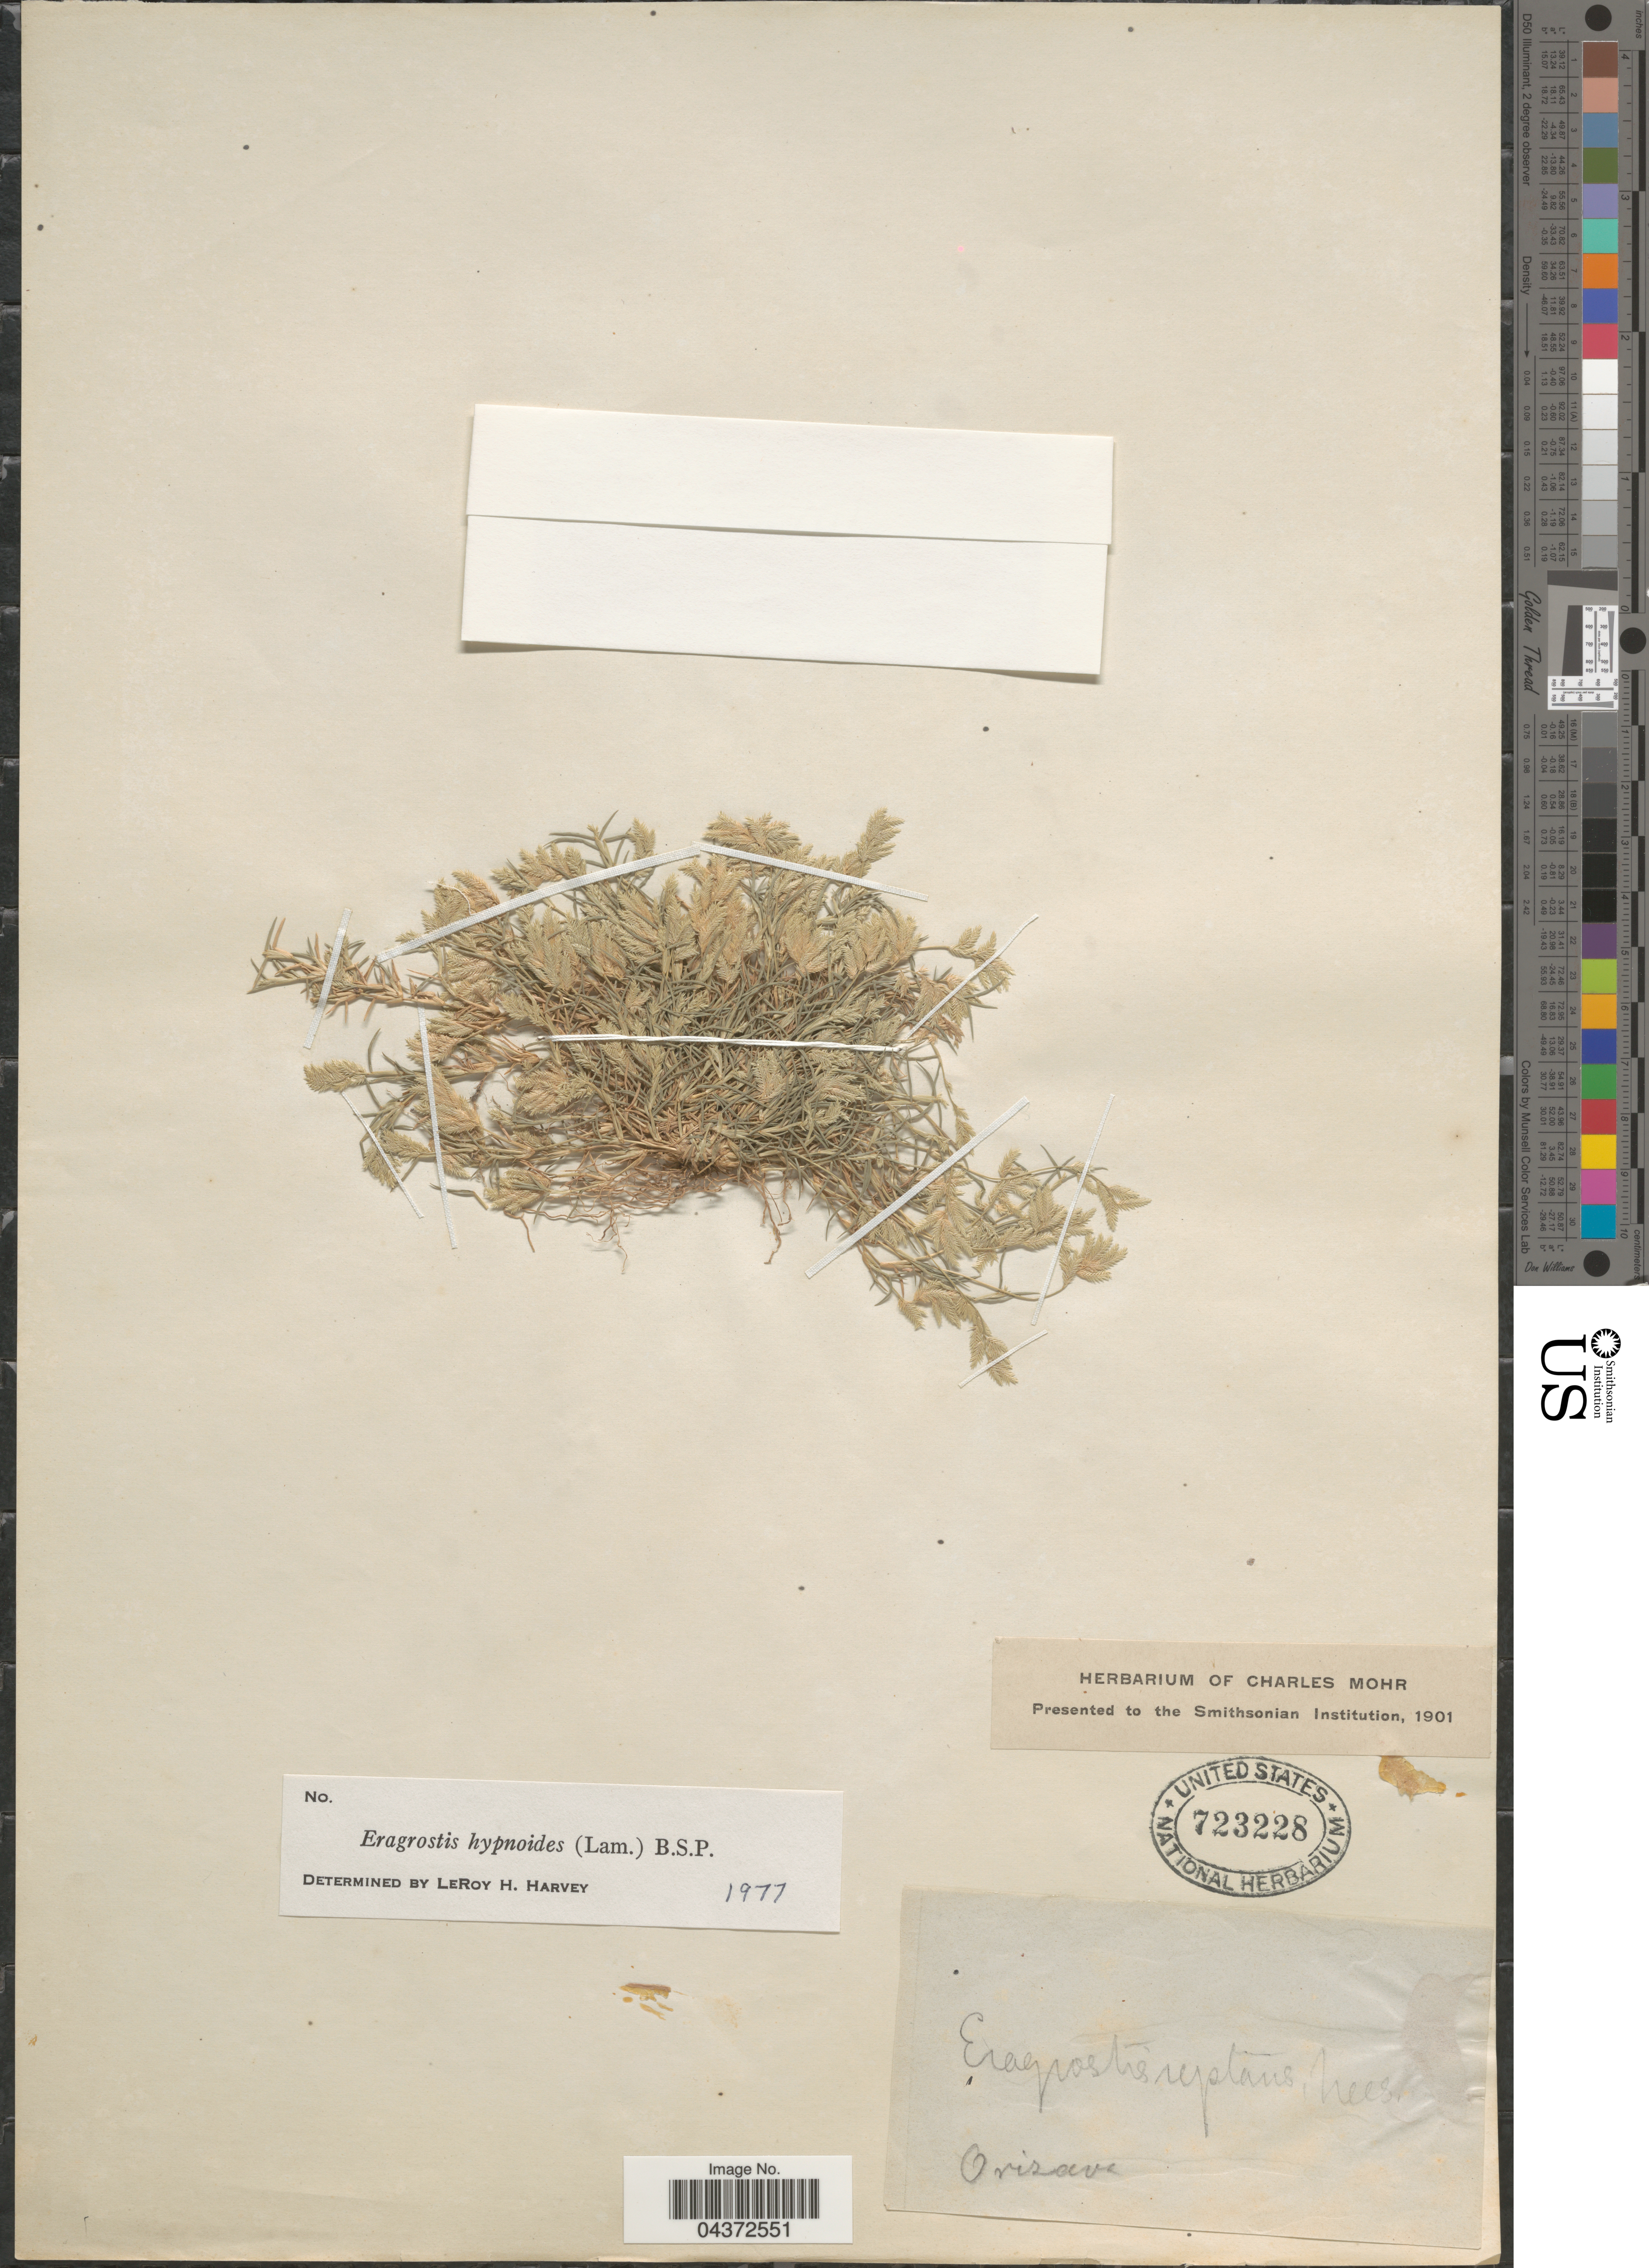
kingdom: Plantae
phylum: Tracheophyta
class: Liliopsida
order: Poales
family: Poaceae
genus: Eragrostis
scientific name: Eragrostis hypnoides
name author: (Lam.) Britton, Stearns & Poggenb.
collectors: ex herb. Charles Mohr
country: Mexico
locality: Orisava.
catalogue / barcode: US 723228